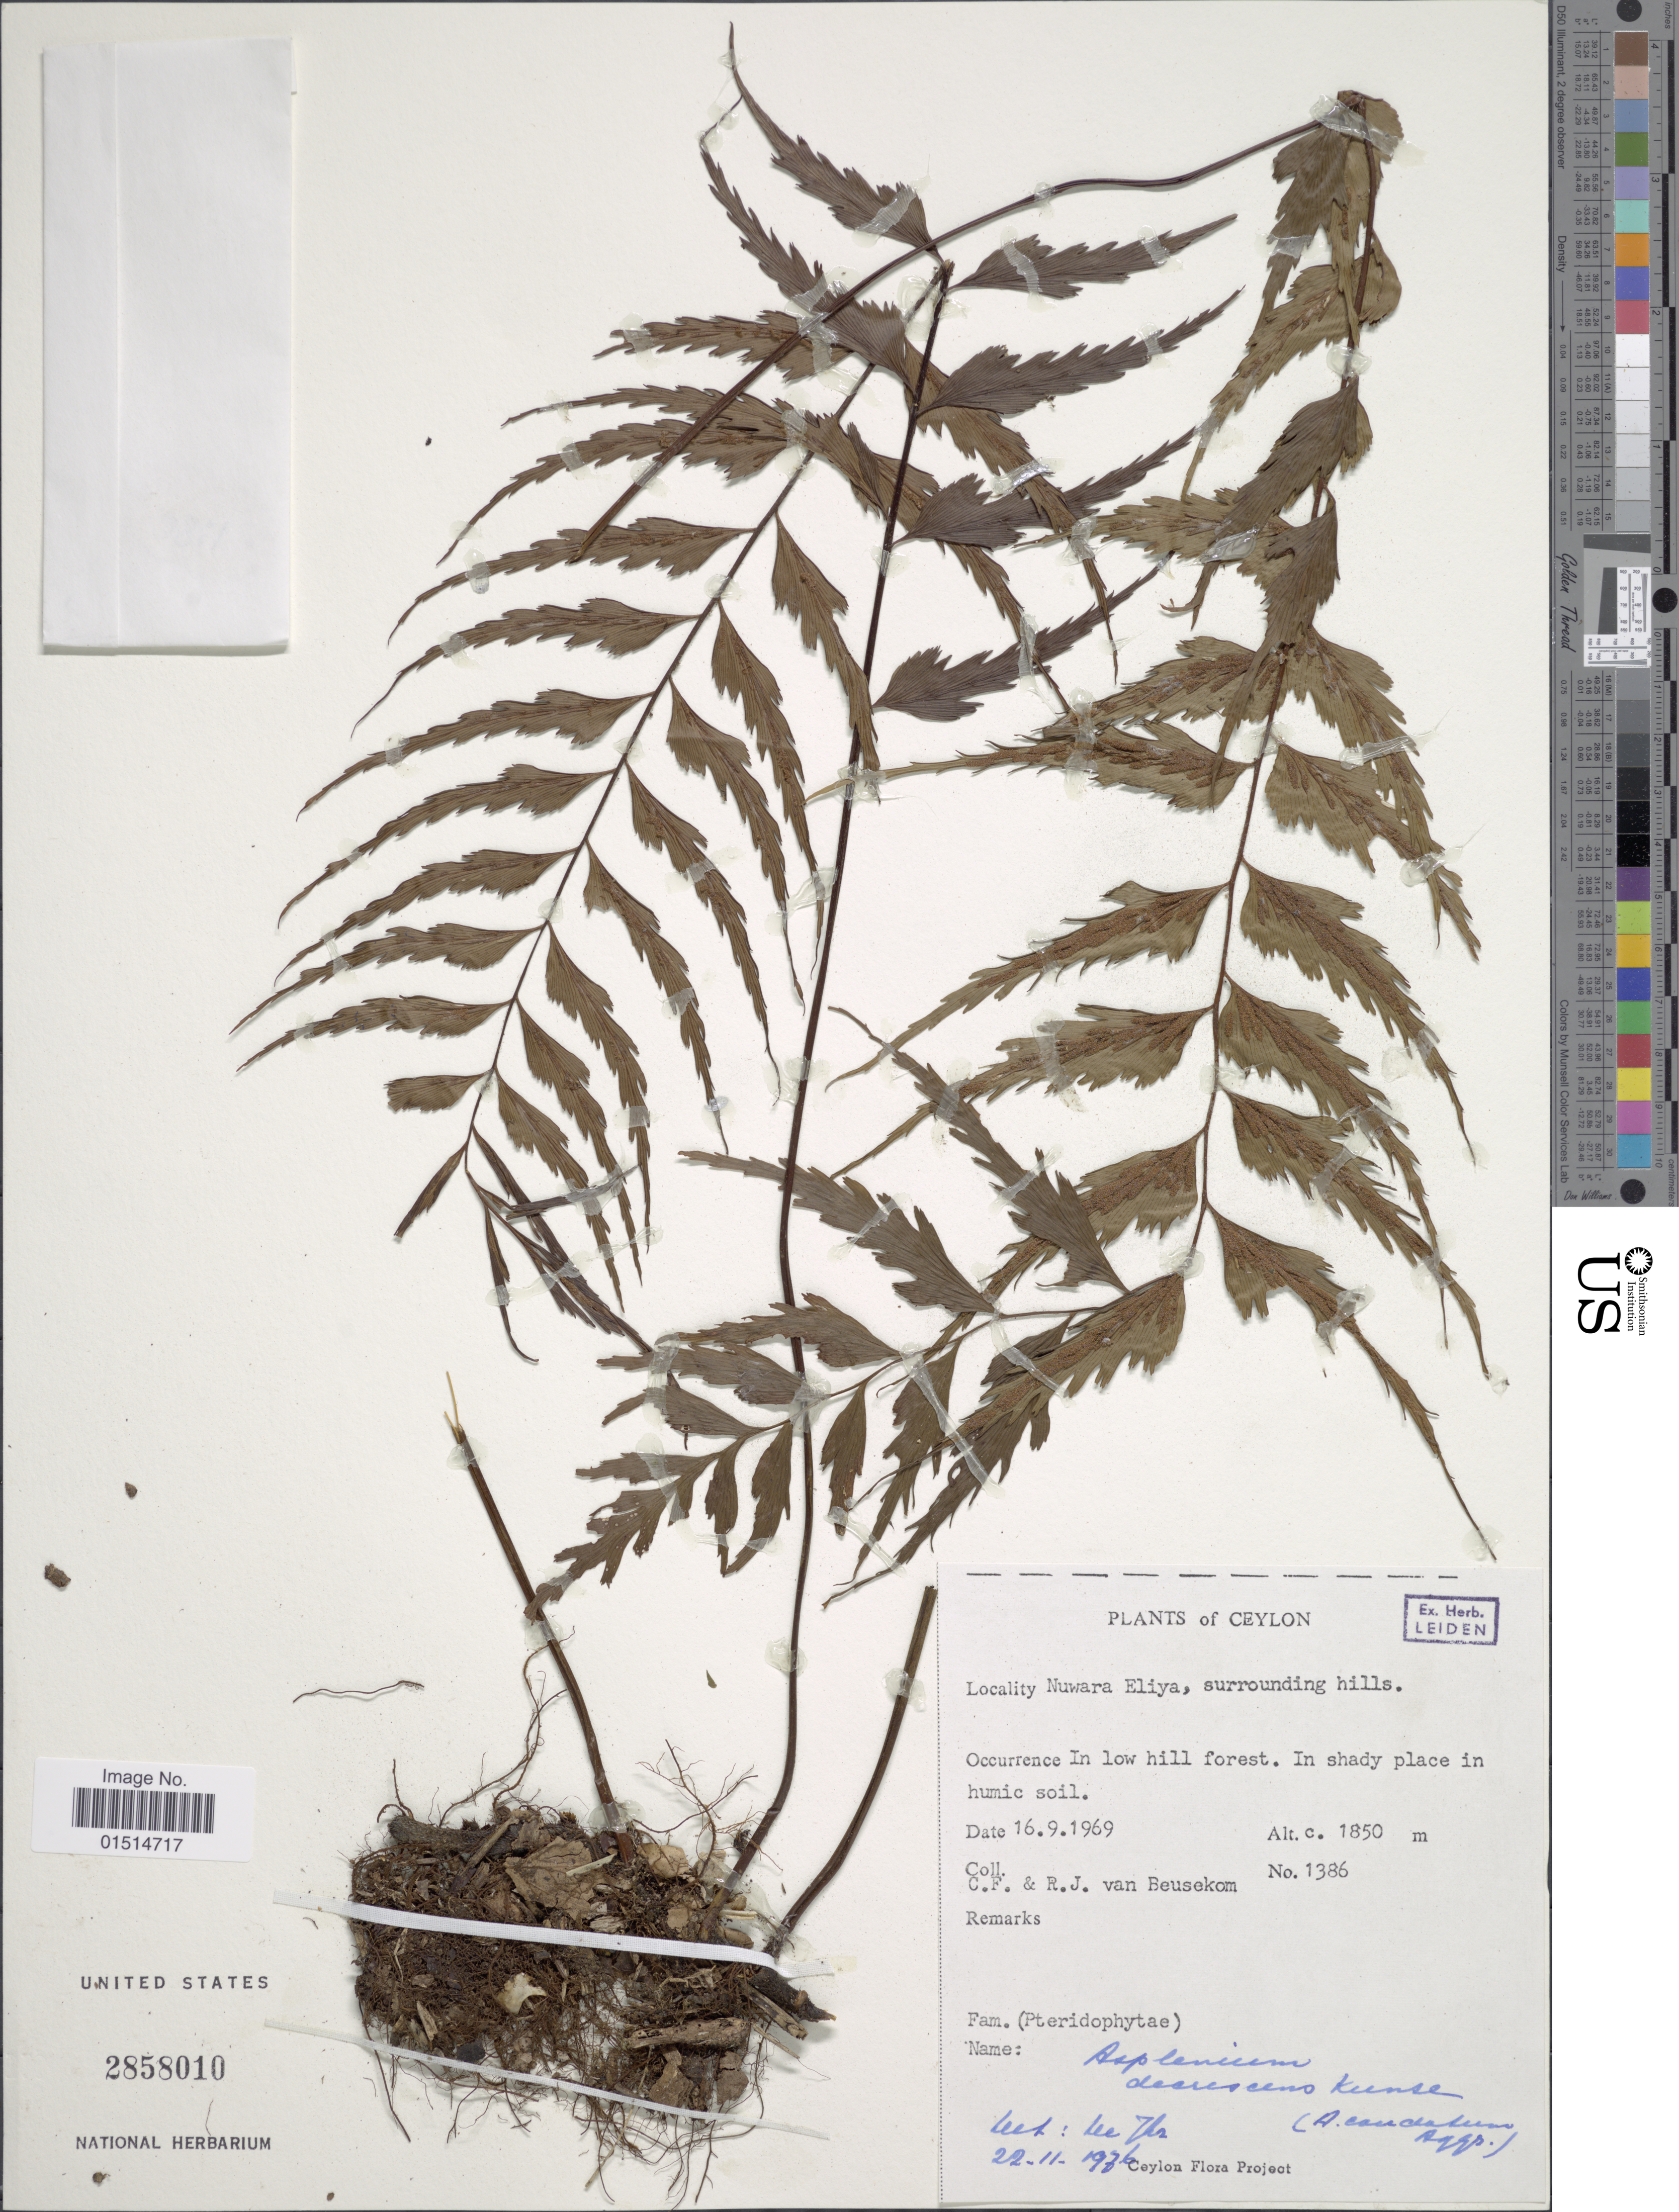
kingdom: Plantae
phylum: Tracheophyta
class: Polypodiopsida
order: Polypodiales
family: Aspleniaceae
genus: Asplenium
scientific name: Asplenium decrescens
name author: Kunze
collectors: C. F. Beusekom & R. Van Beusekom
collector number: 1386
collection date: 1969-09-16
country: Sri Lanka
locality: Ceylon, Nuwara Eliya, surrounding hills.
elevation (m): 1850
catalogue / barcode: US 2858010